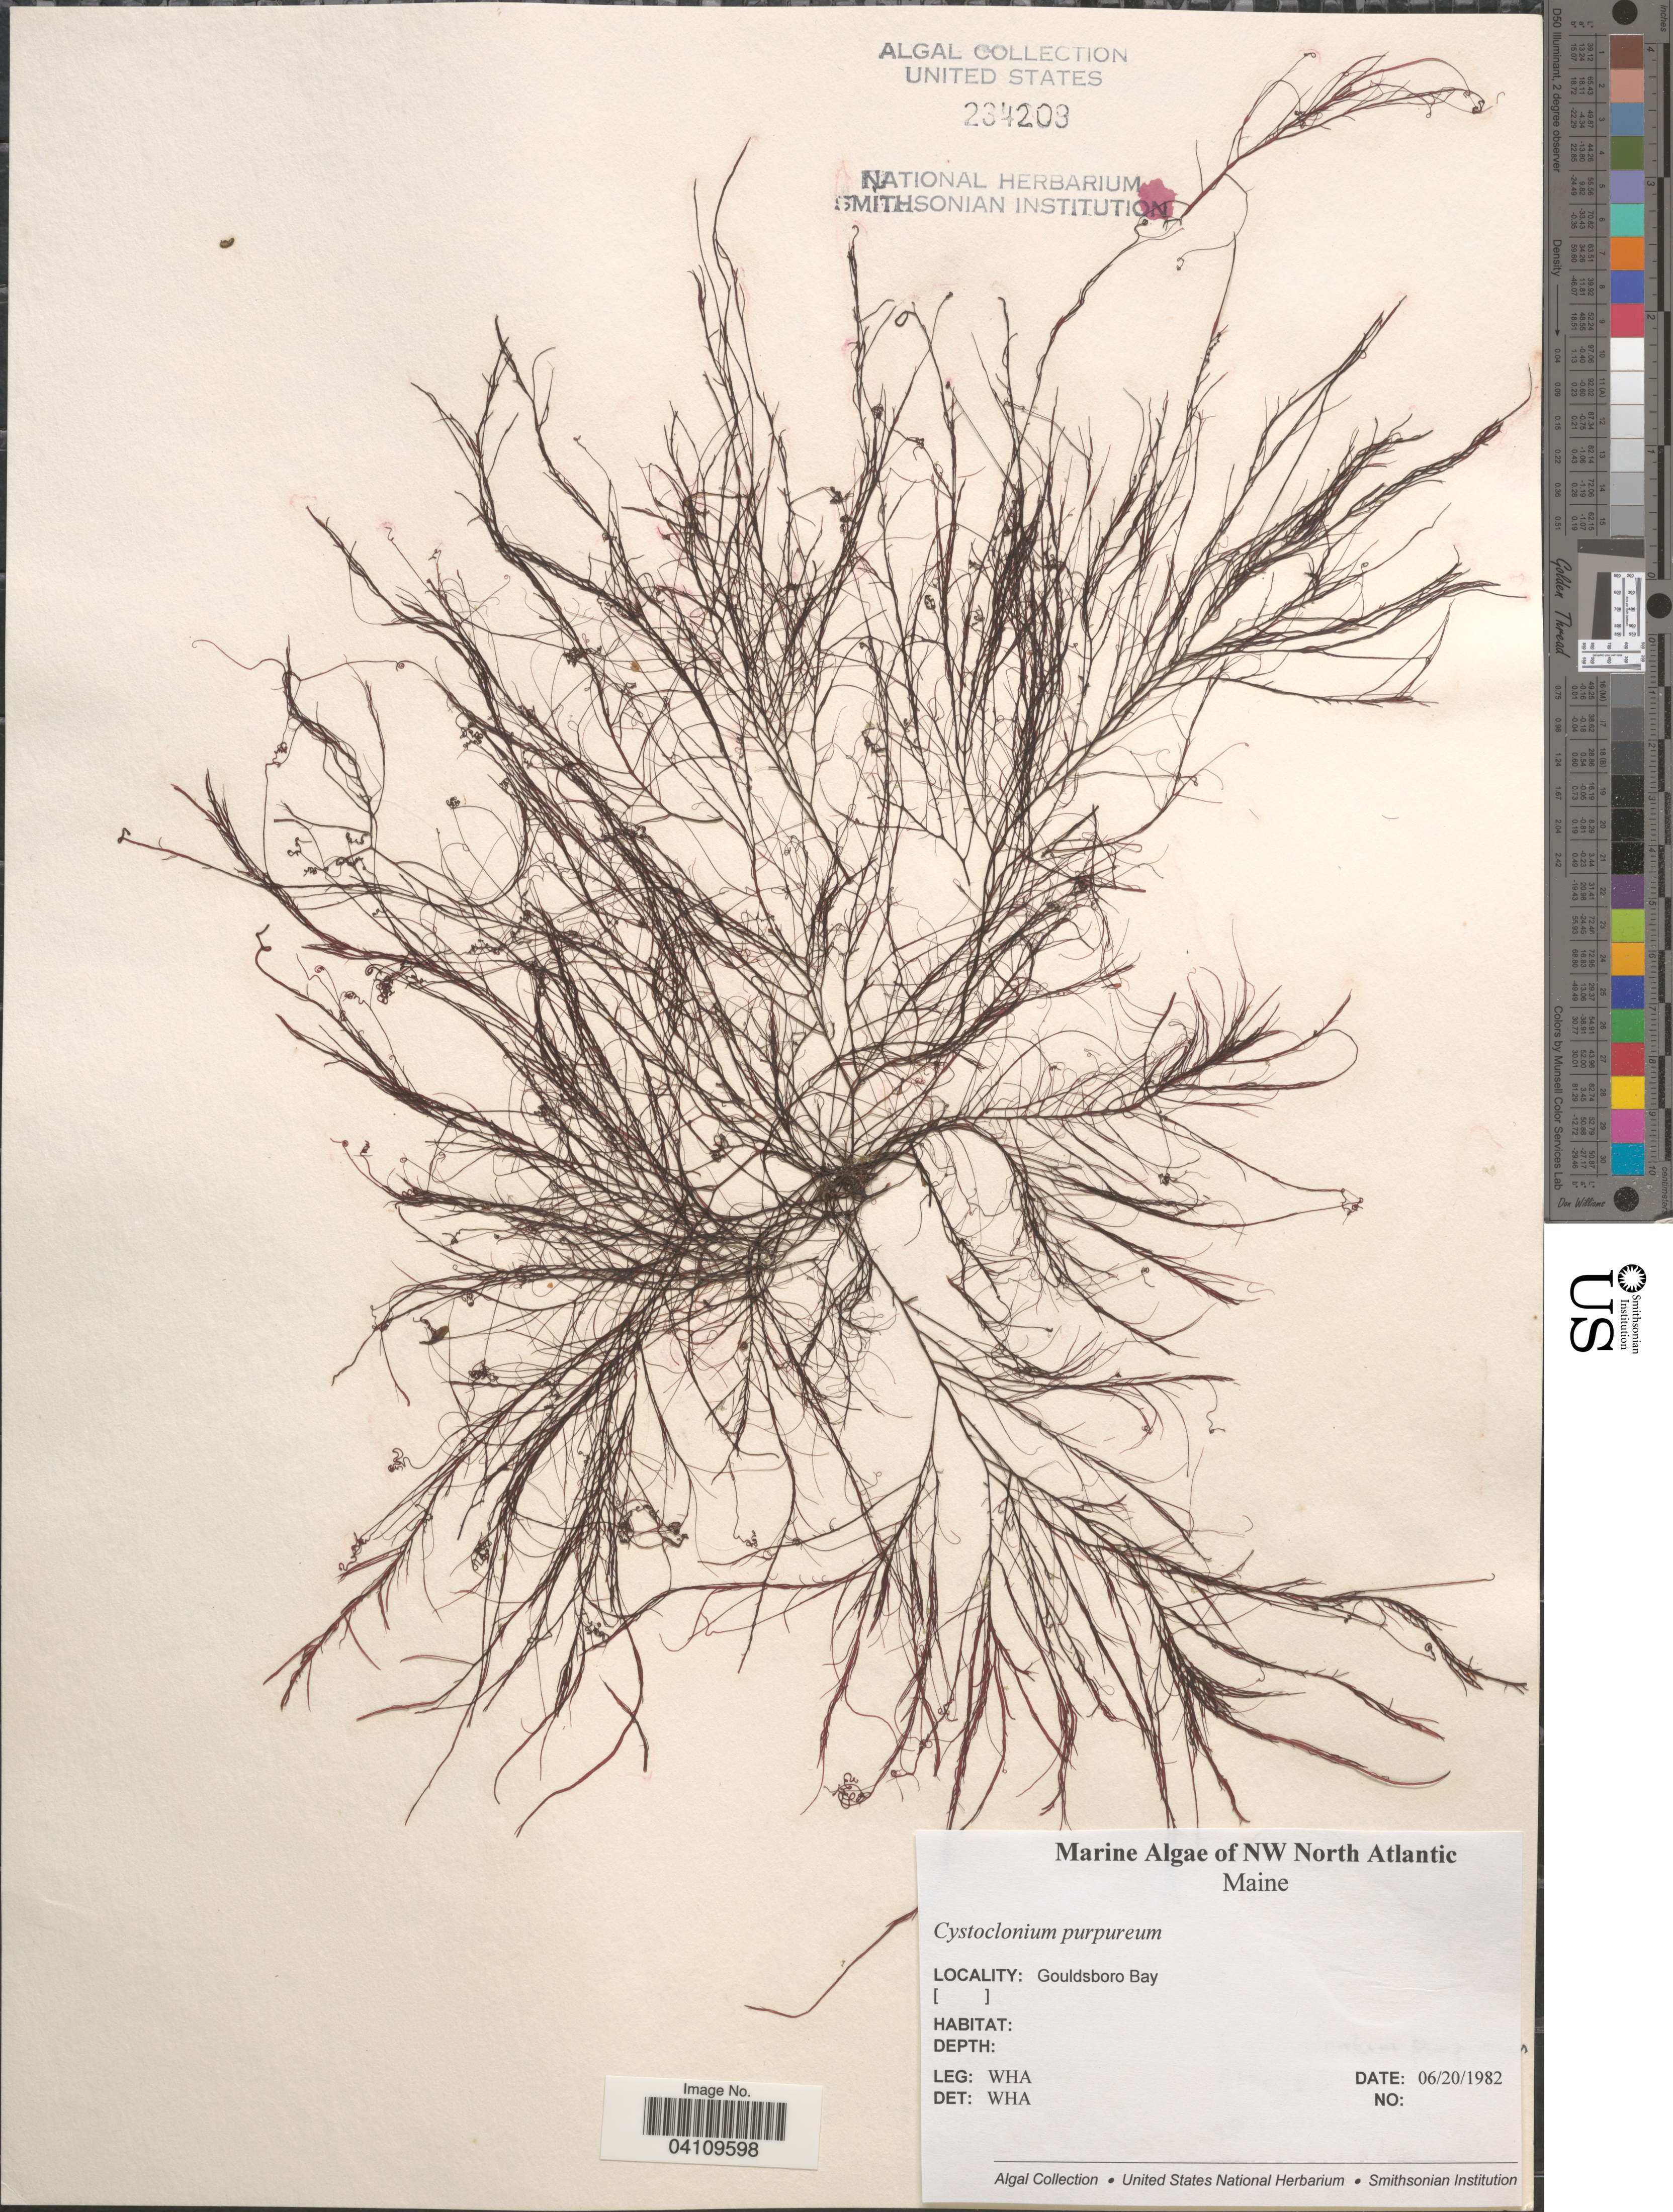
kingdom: Plantae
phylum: Rhodophyta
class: Florideophyceae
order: Gigartinales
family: Cystocloniaceae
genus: Cystoclonium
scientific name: Cystoclonium purpureum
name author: (Huds.) Batters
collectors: W. H. Adey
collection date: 1982-06-20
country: United States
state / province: Maine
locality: NW North Atlantic. Gouldsboro Bay.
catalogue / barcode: US 234209